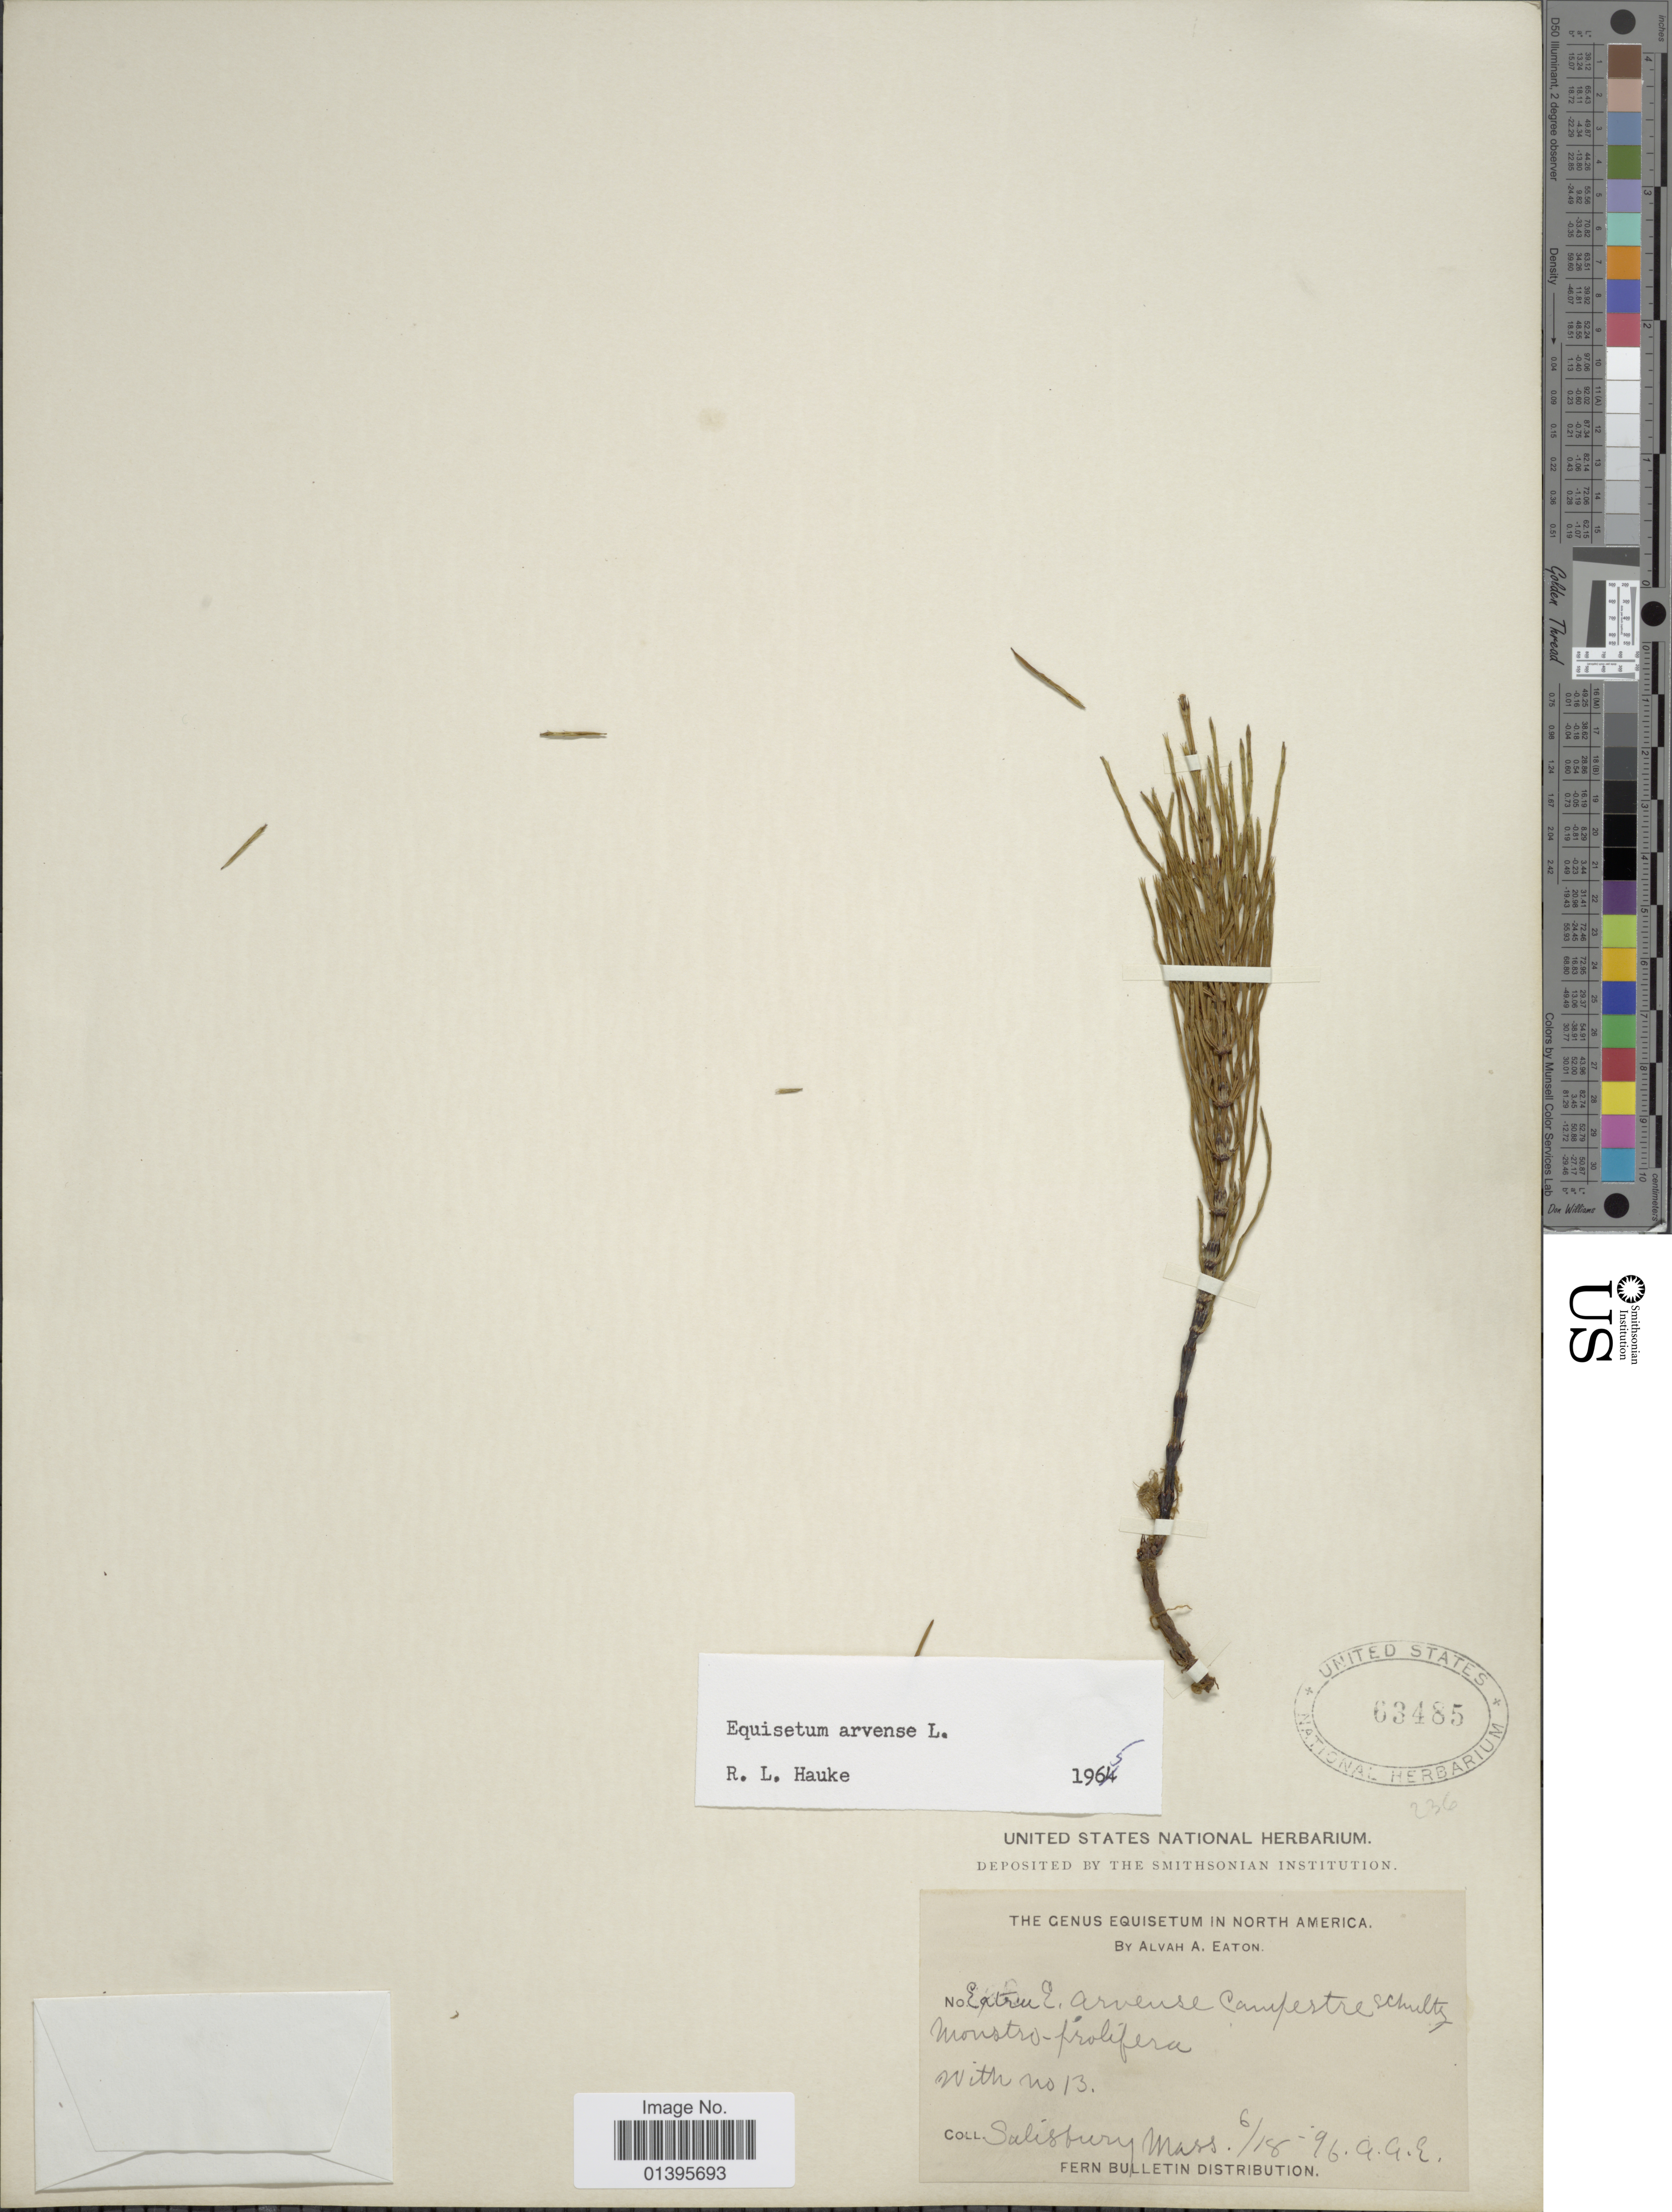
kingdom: Plantae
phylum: Tracheophyta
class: Polypodiopsida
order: Equisetales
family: Equisetaceae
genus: Equisetum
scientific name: Equisetum arvense var. campestre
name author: (Schultz) Rupr.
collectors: A. A. Eaton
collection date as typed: Transcribed d/m/y: 18/6/96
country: United States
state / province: Massachusetts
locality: Salisbury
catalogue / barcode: US 63485